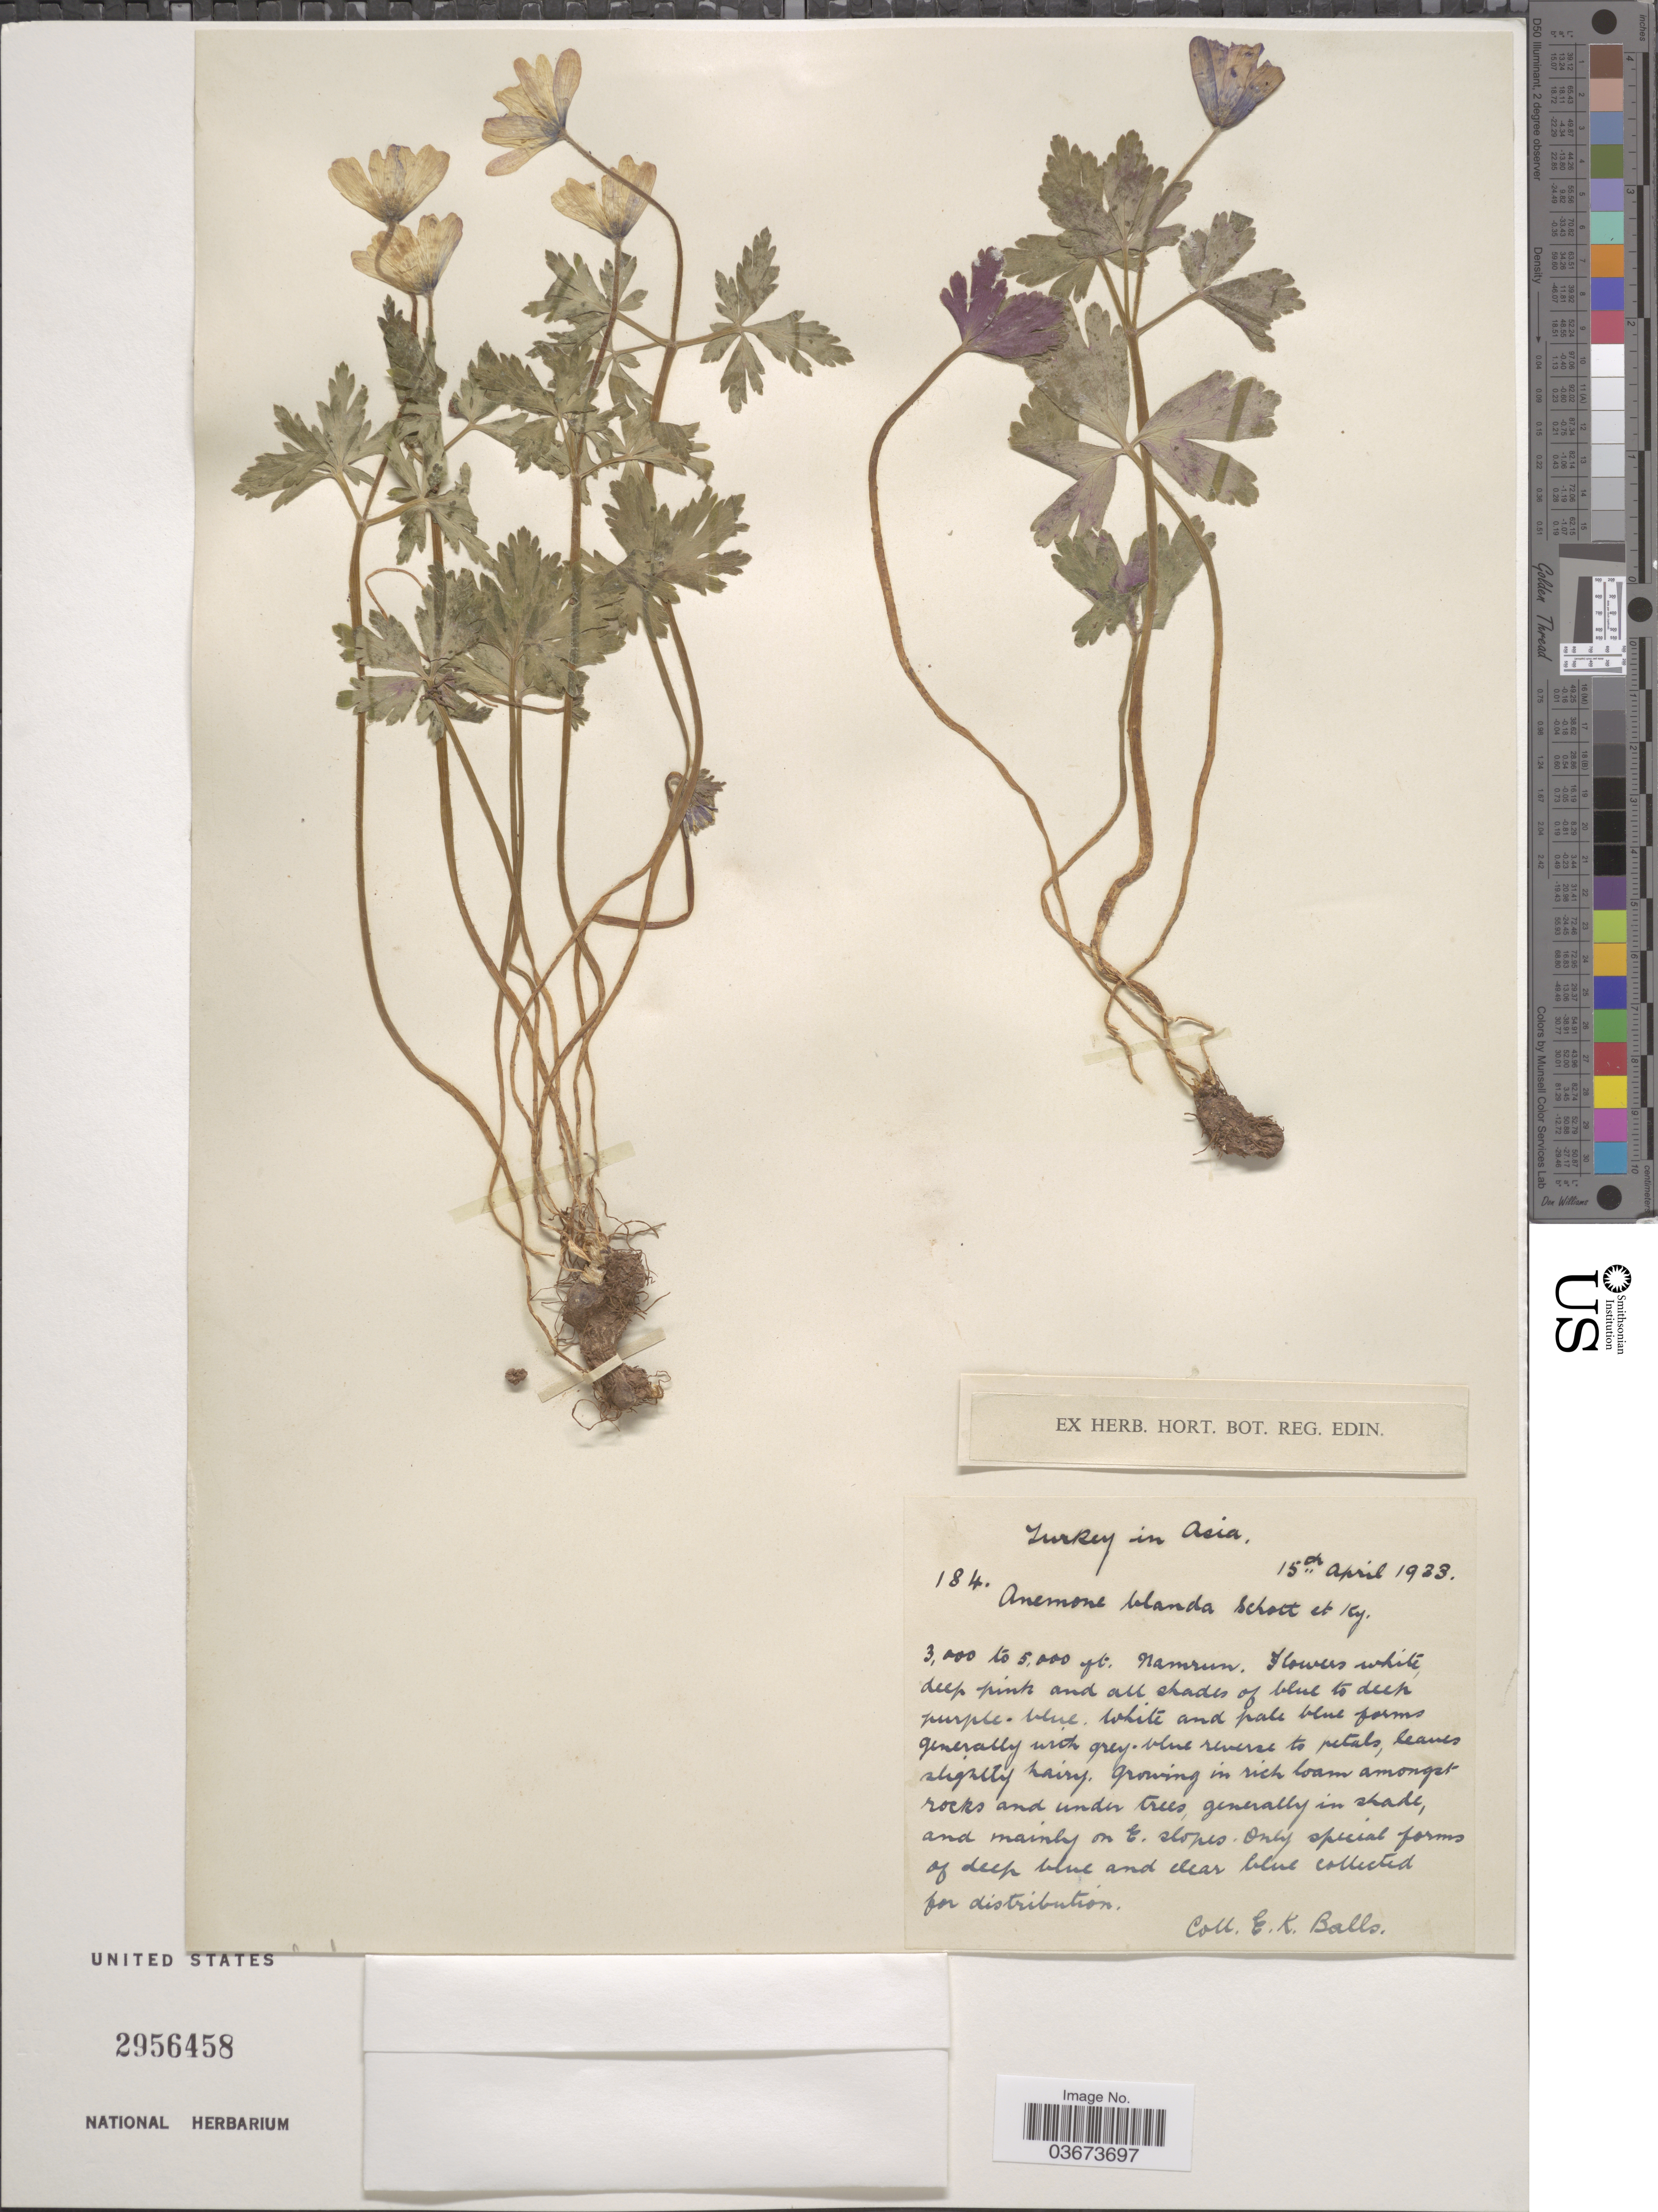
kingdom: Plantae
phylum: Tracheophyta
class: Magnoliopsida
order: Ranunculales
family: Ranunculaceae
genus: Anemone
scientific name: Anemone blanda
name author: Schott & Kotschy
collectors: E. K. Balls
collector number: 184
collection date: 1923-04-15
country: Turkey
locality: Turkey in Asia. Namrun.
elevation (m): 914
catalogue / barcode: US 2956458